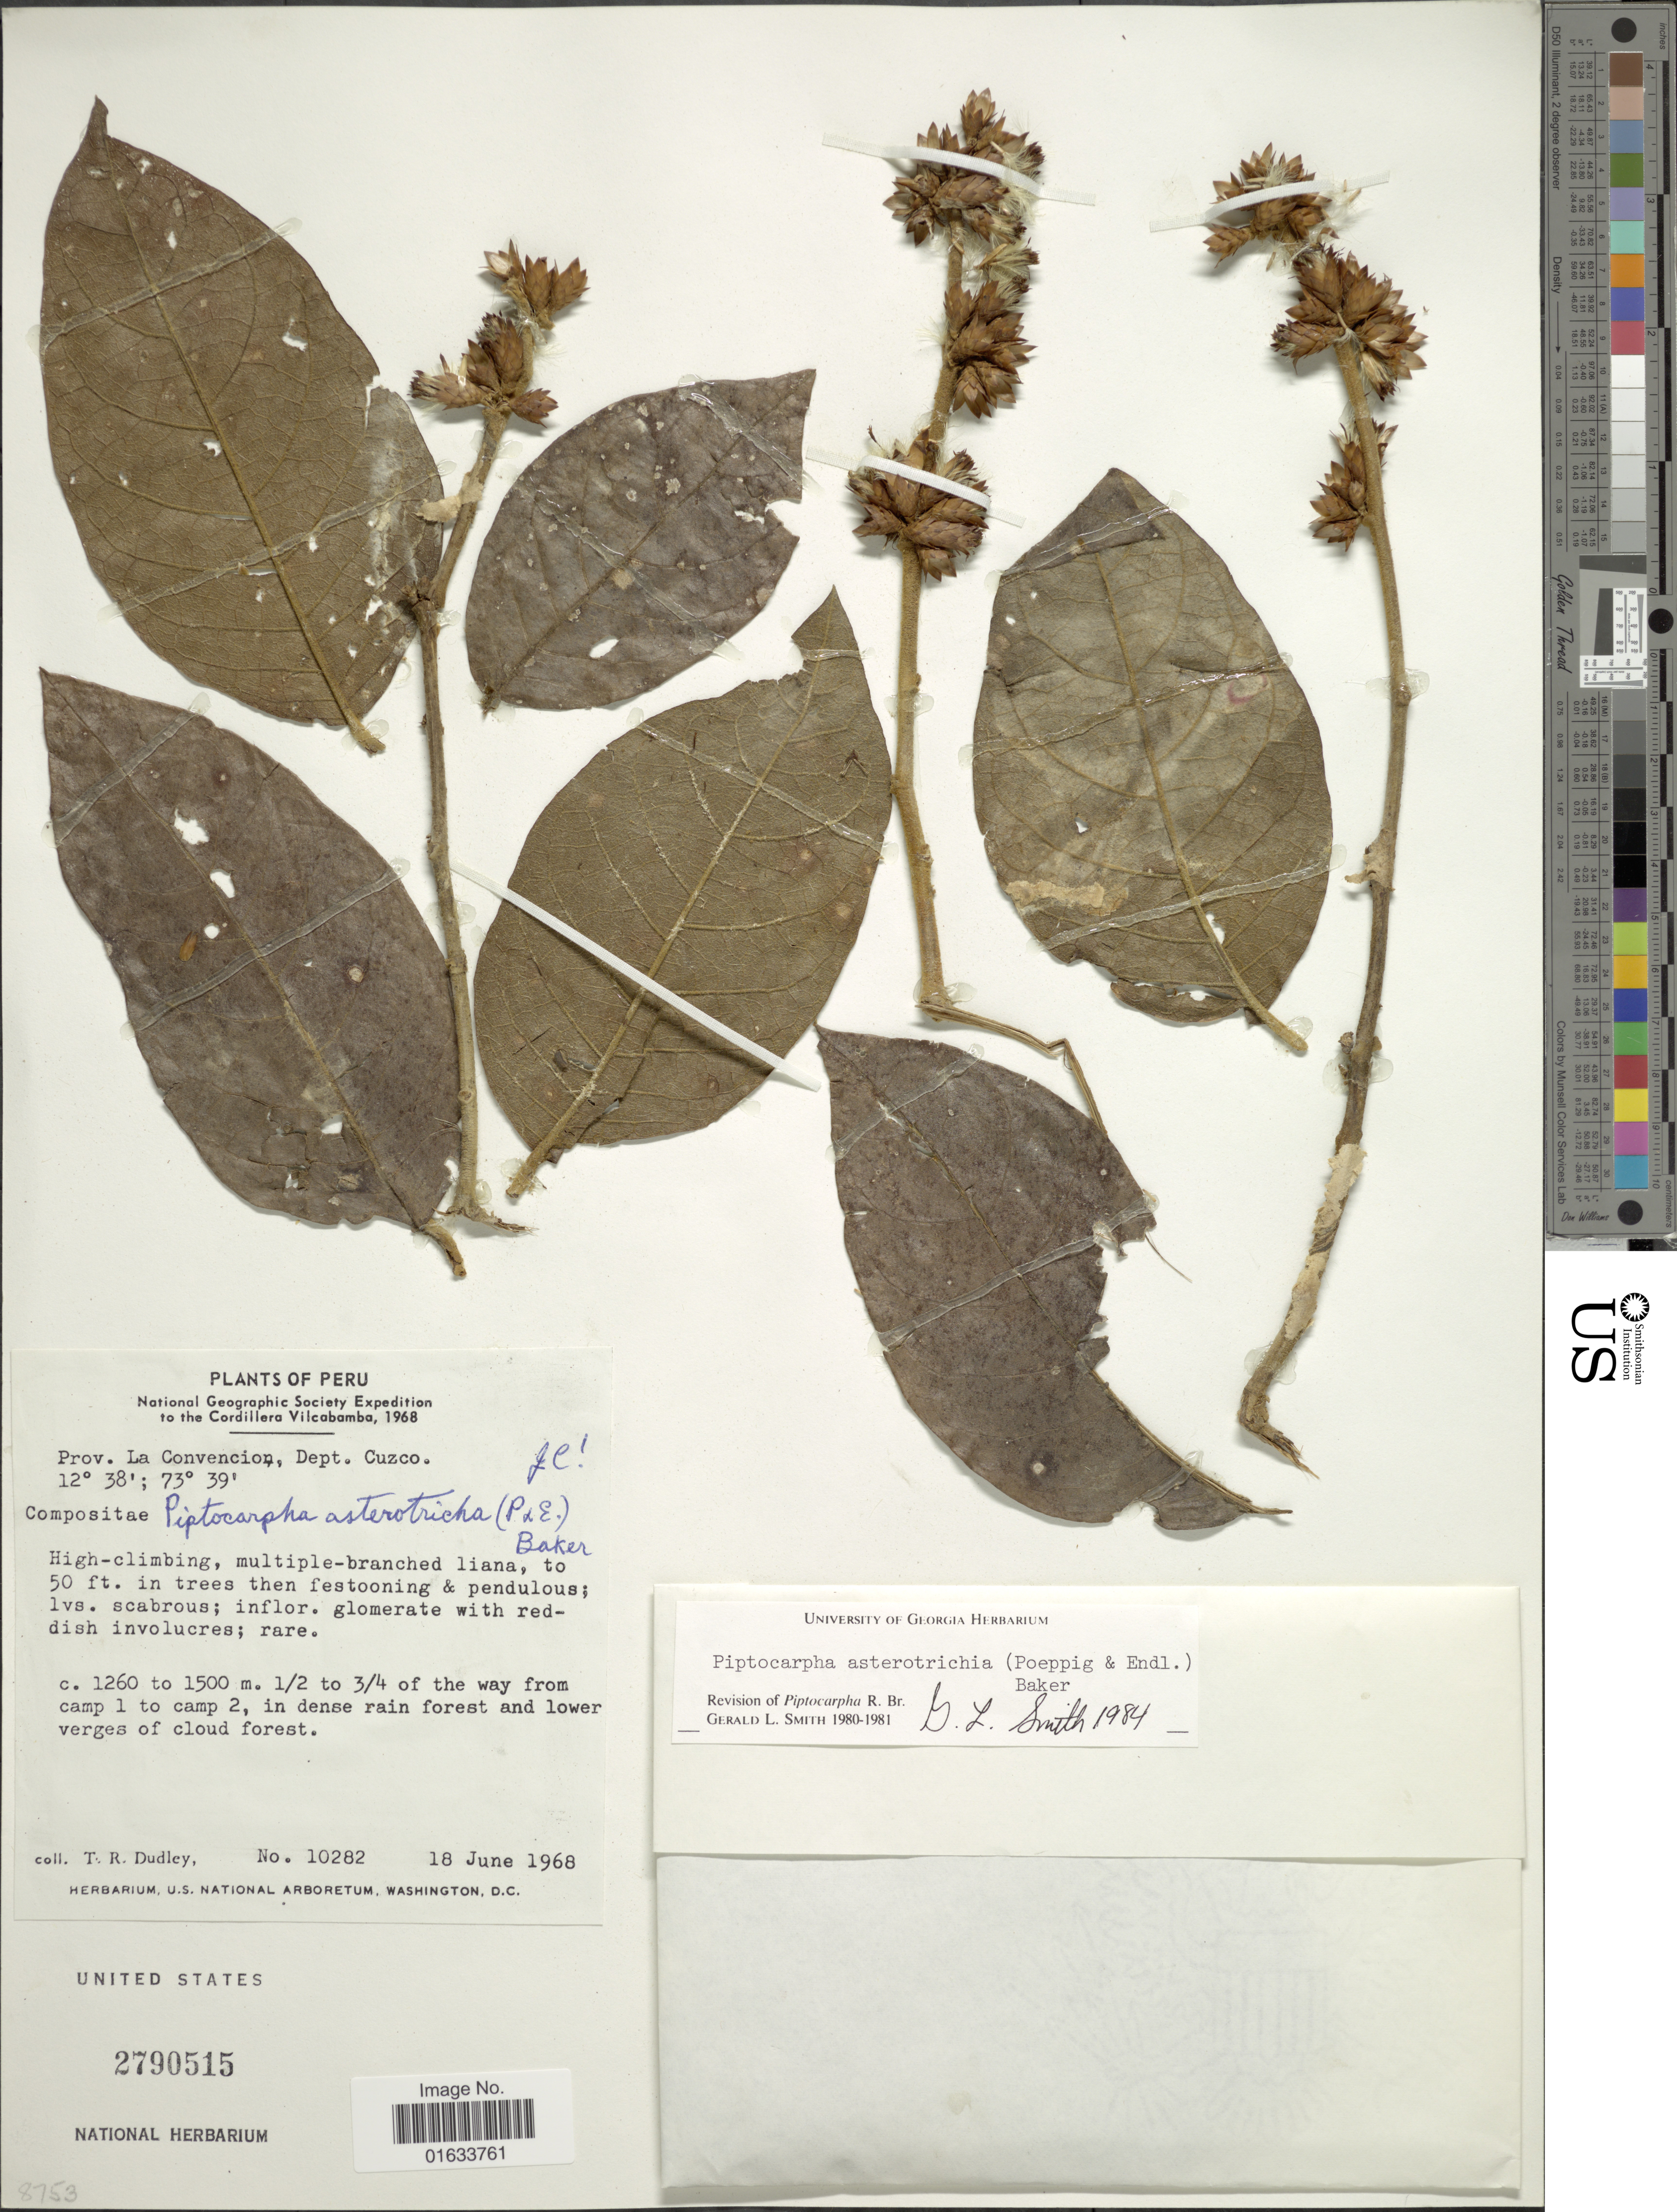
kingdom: Plantae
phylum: Tracheophyta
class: Magnoliopsida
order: Asterales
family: Asteraceae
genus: Piptocarpha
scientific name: Piptocarpha asterotrichia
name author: (Poepp.) Baker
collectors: T. R. Dudley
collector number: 10282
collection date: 1968-06-18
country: Peru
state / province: Cusco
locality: Prov. La Convencion, Dept. Cuzco.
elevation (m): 1260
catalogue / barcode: US 2790515